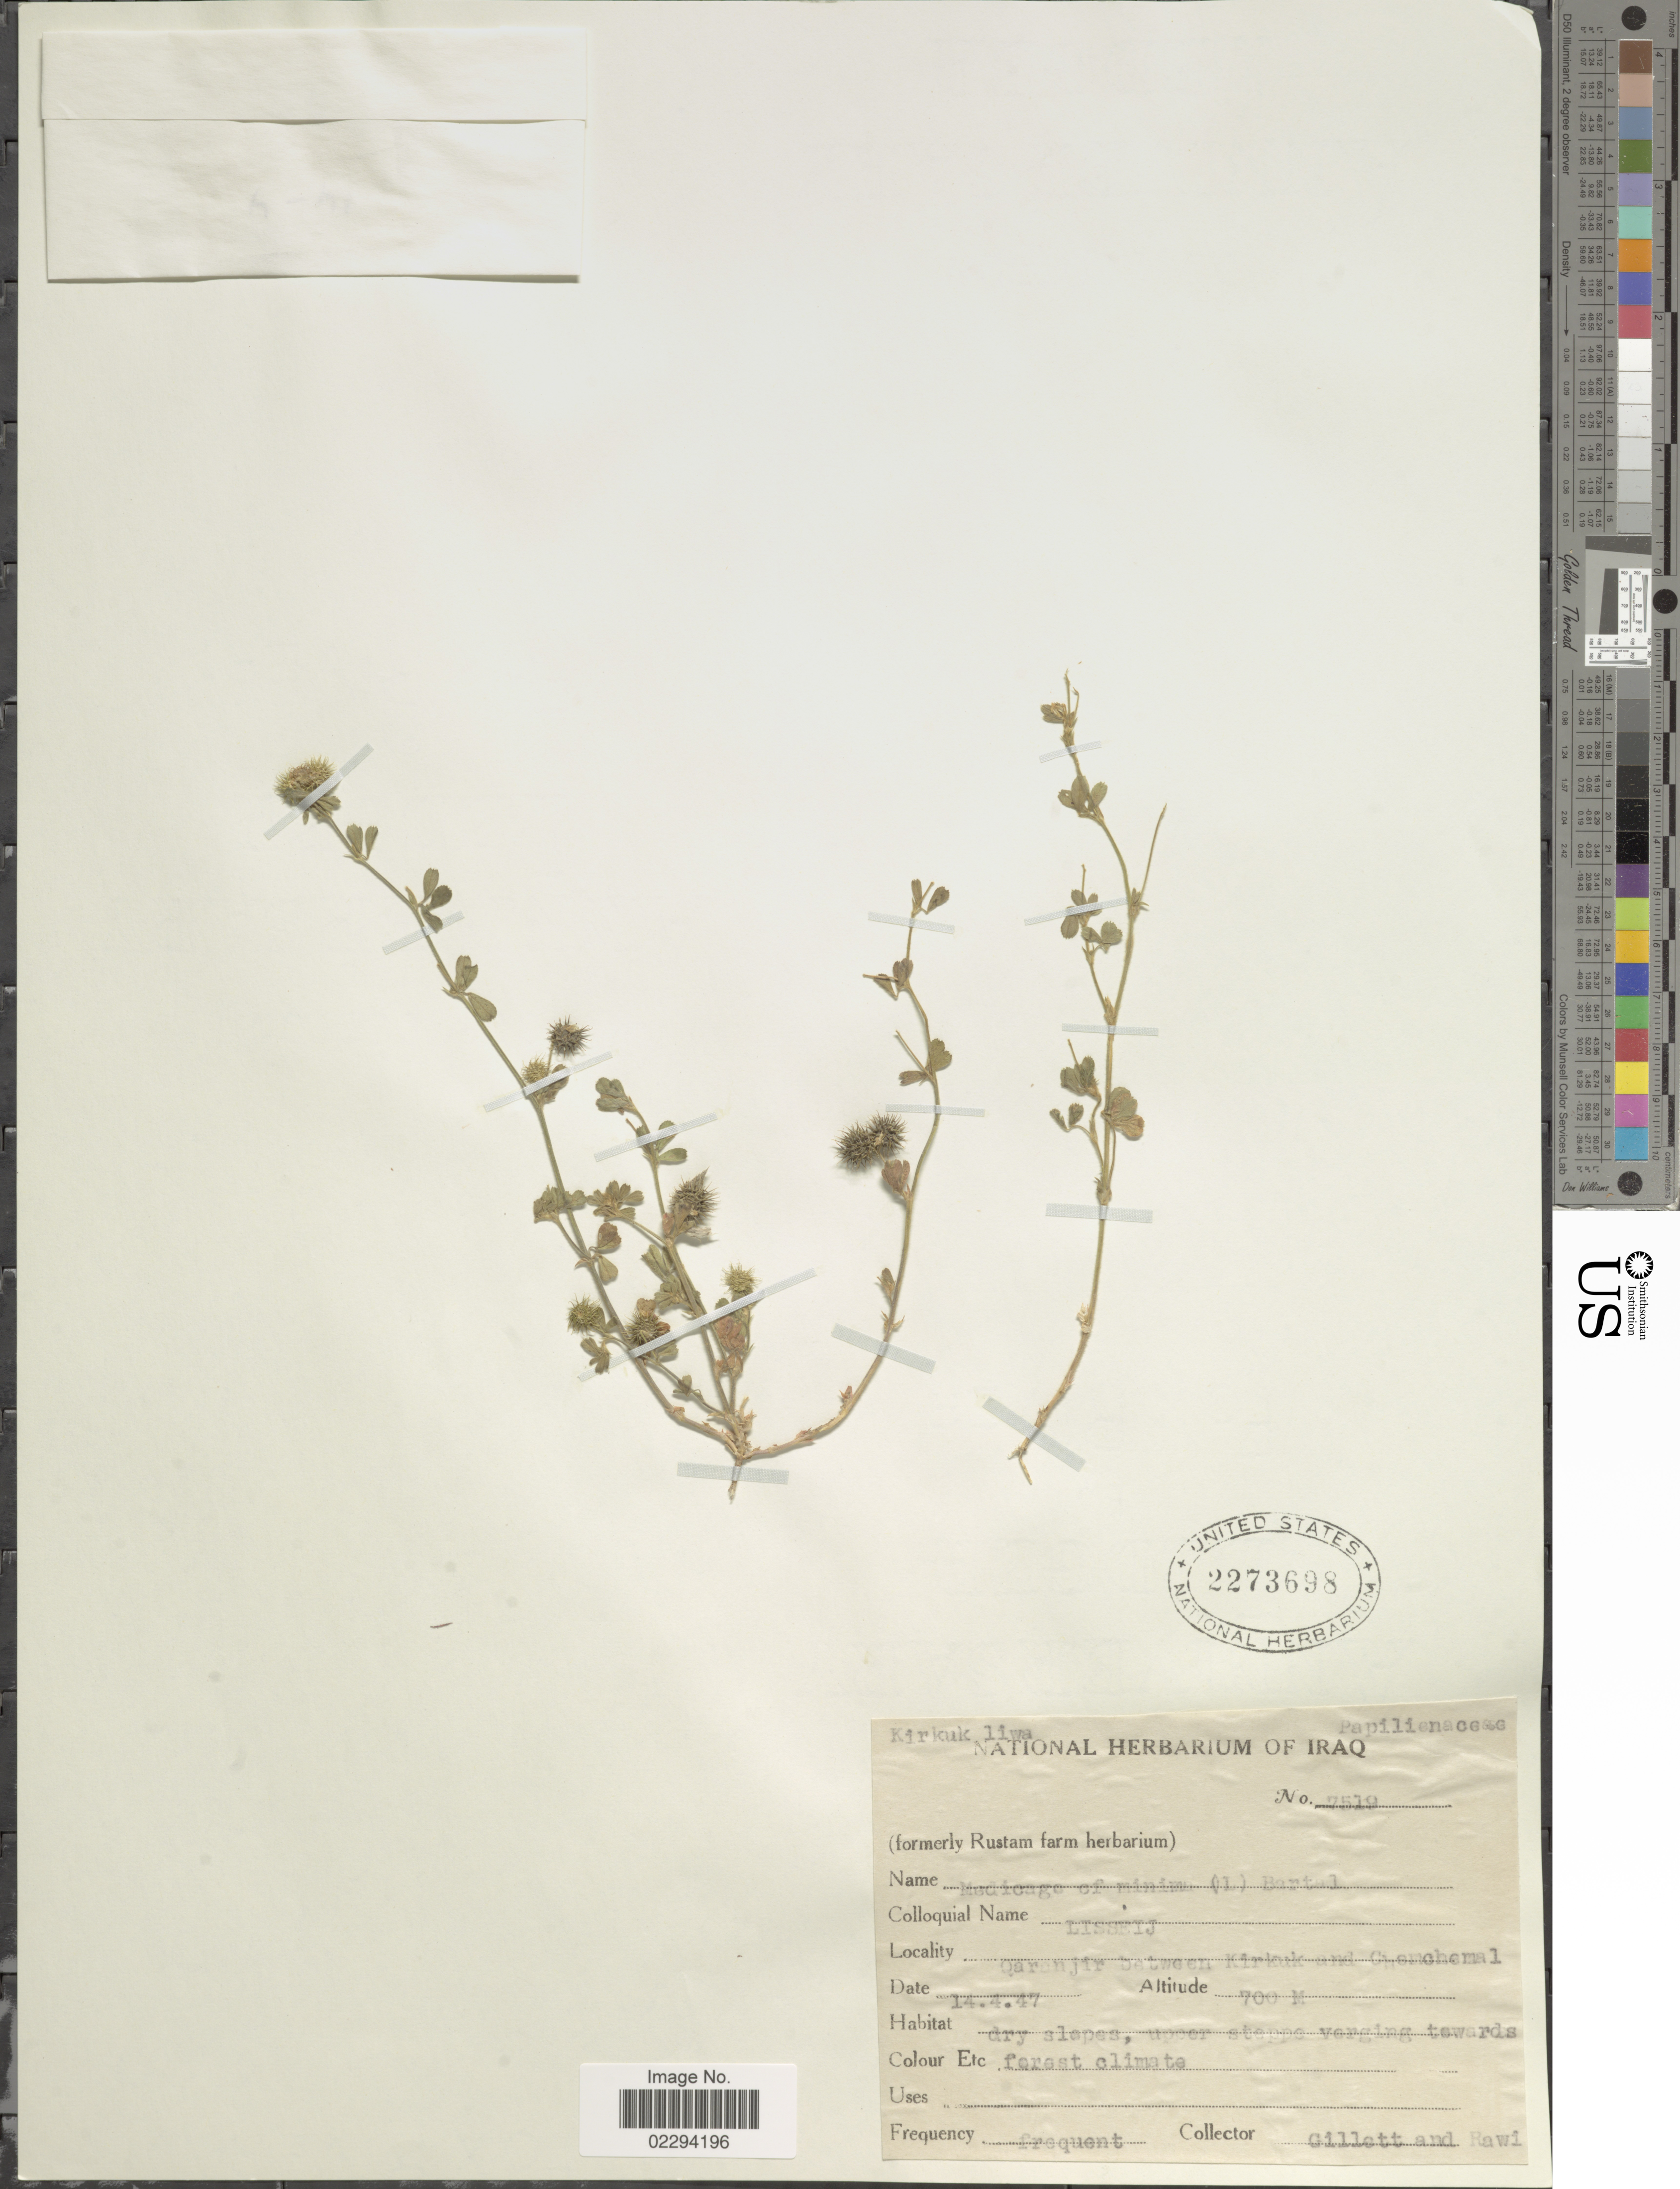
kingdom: Plantae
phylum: Tracheophyta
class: Magnoliopsida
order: Fabales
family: Fabaceae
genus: Medicago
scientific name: Medicago minima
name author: Lam.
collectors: Gillett, -- & -. Rawi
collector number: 7519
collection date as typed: Transcribed d/m/y: 14/4/47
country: Iraq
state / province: Kirkūk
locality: Qaranjir between Kirkuk and Chemchemal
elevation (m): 700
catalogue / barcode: US 2273698